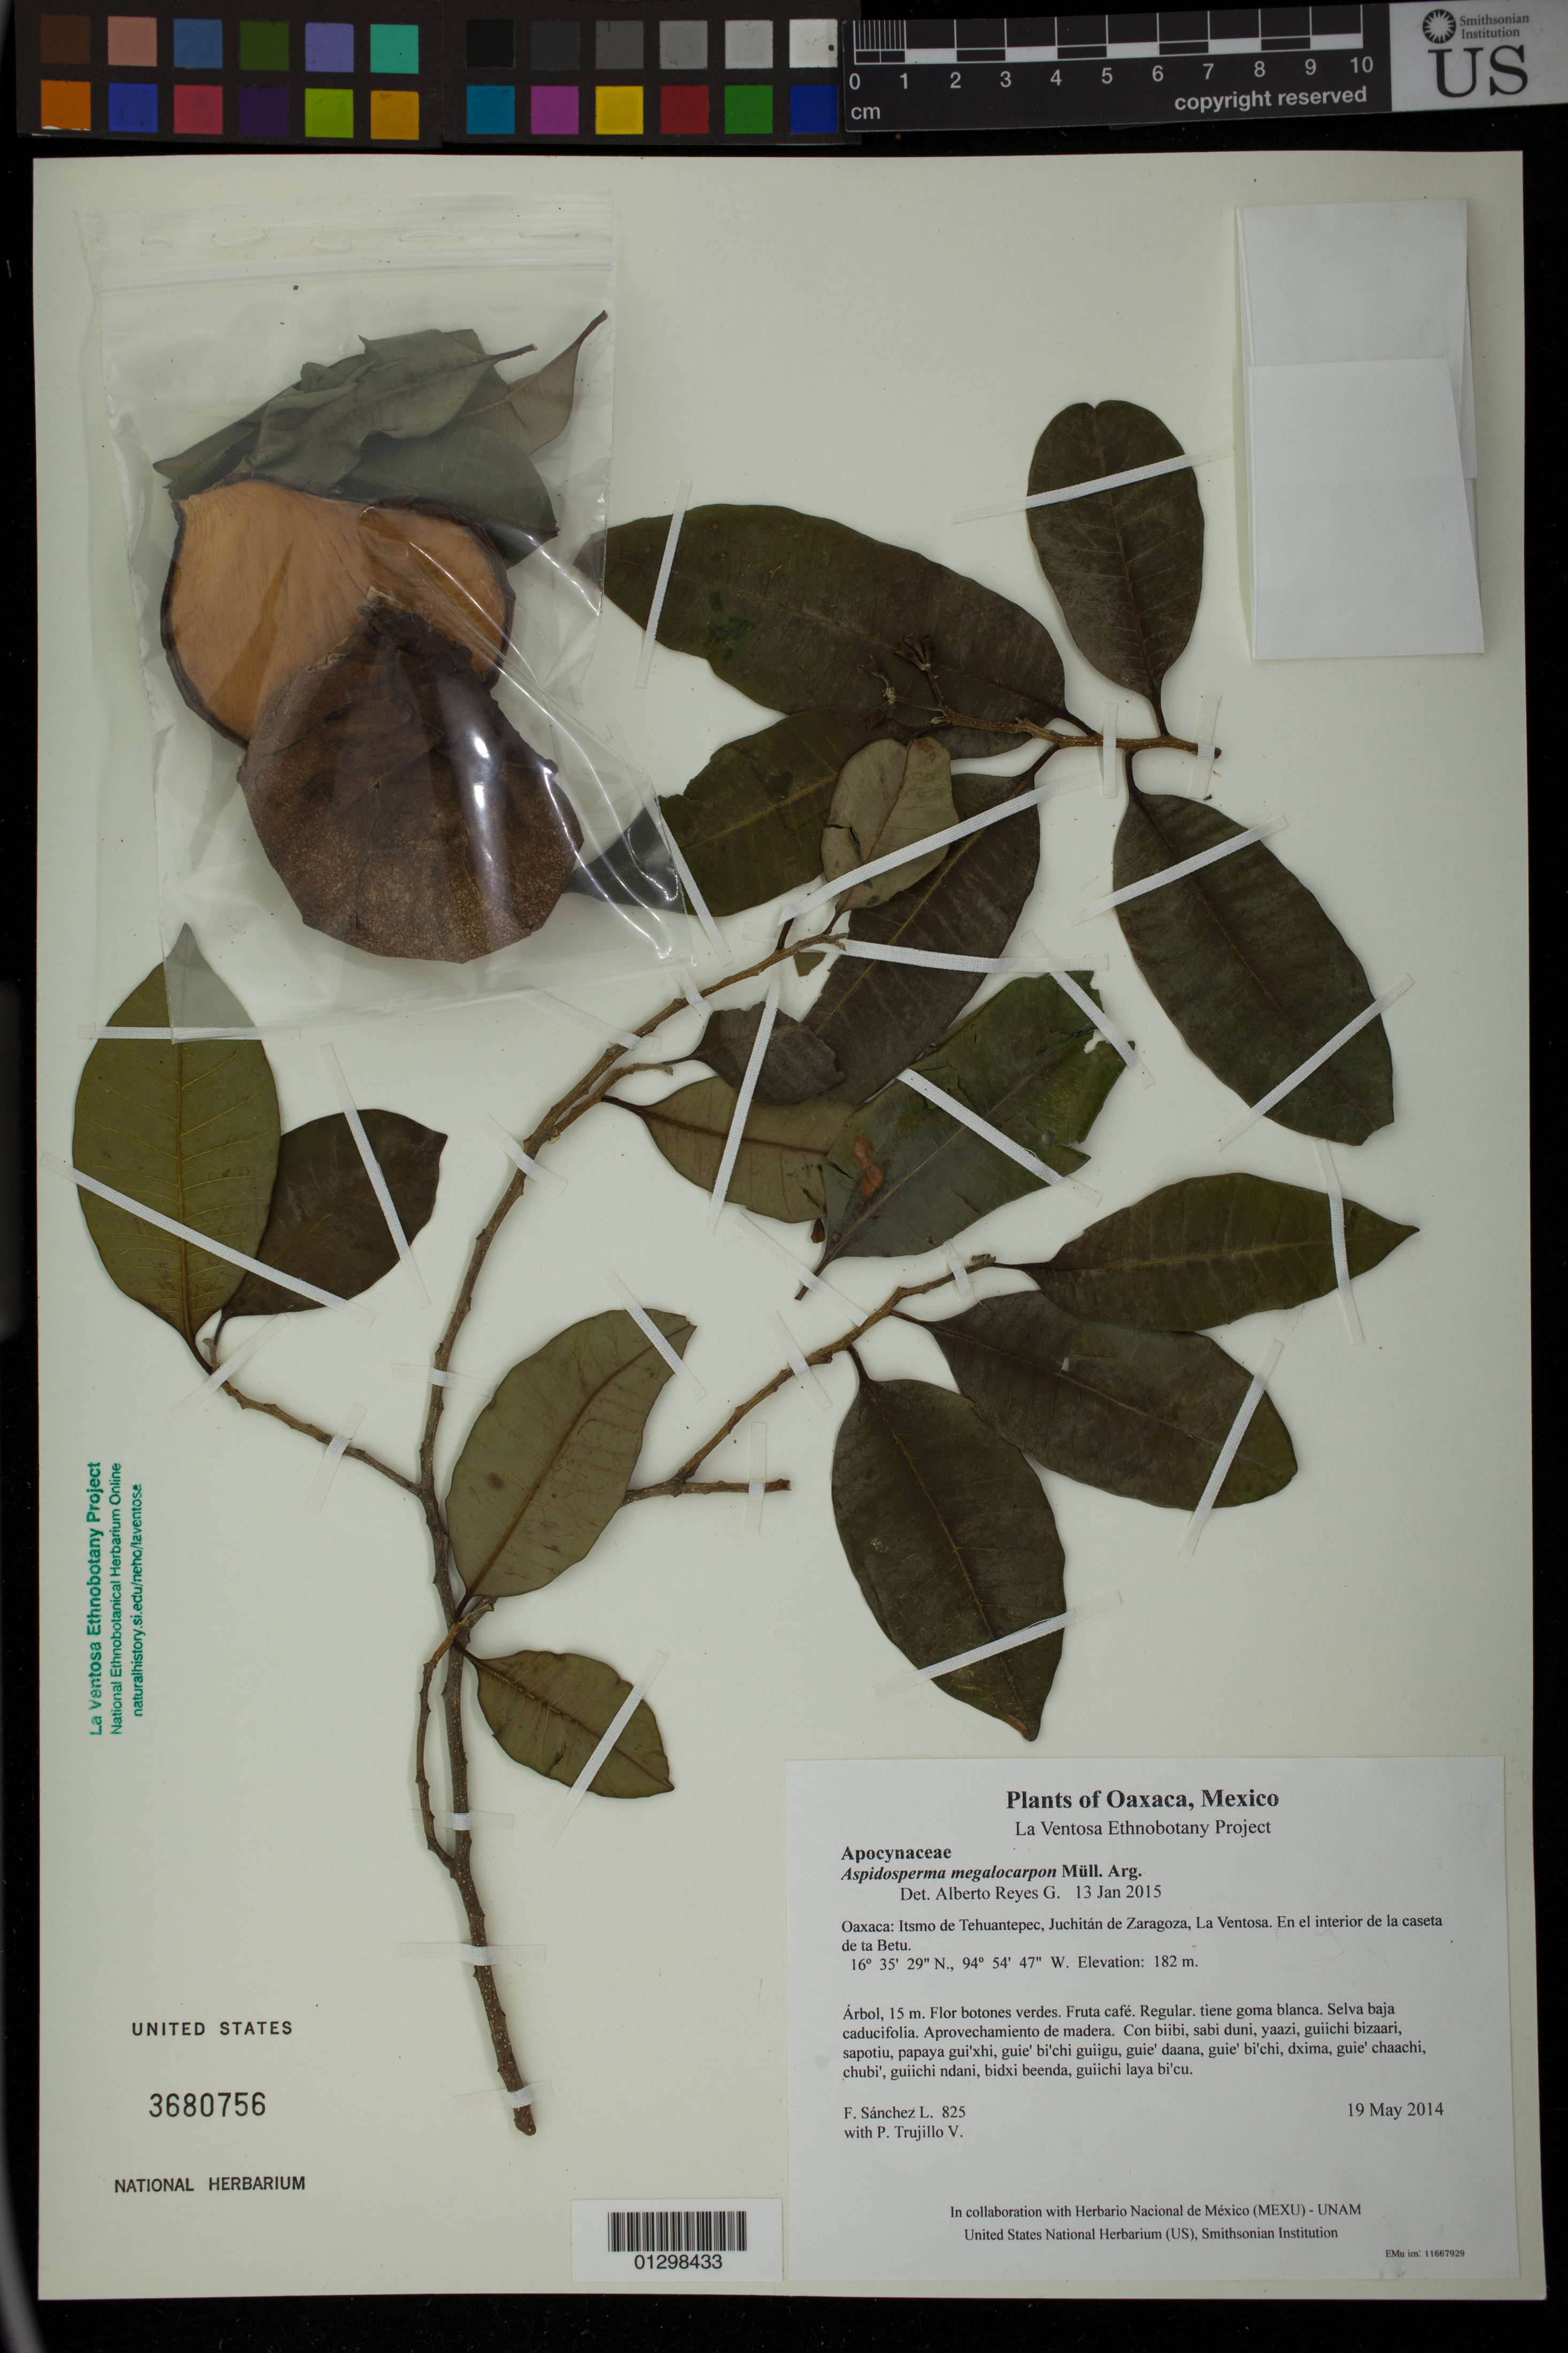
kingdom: Plantae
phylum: Tracheophyta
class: Magnoliopsida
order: Gentianales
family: Apocynaceae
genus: Aspidosperma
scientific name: Aspidosperma megalocarpon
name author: Müll. Arg.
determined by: Reyes García, A.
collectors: F. Sánchez L. & P. Trujillo V.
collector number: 825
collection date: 2014-05-19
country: Mexico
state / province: Oaxaca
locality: Itsmo de Tehuantepec, Juchitán de Zaragoza, La Ventosa. En el interior de la caseta de ta Betu.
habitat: Selva baja caducifolia. Aprovechamiento de madera.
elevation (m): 182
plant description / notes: JEBOT, MEXU, SERO, US; Yaga. 15 m. Guie' mudu naga'. Cuaananaxhi namuu. Nuu.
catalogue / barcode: US 3680756